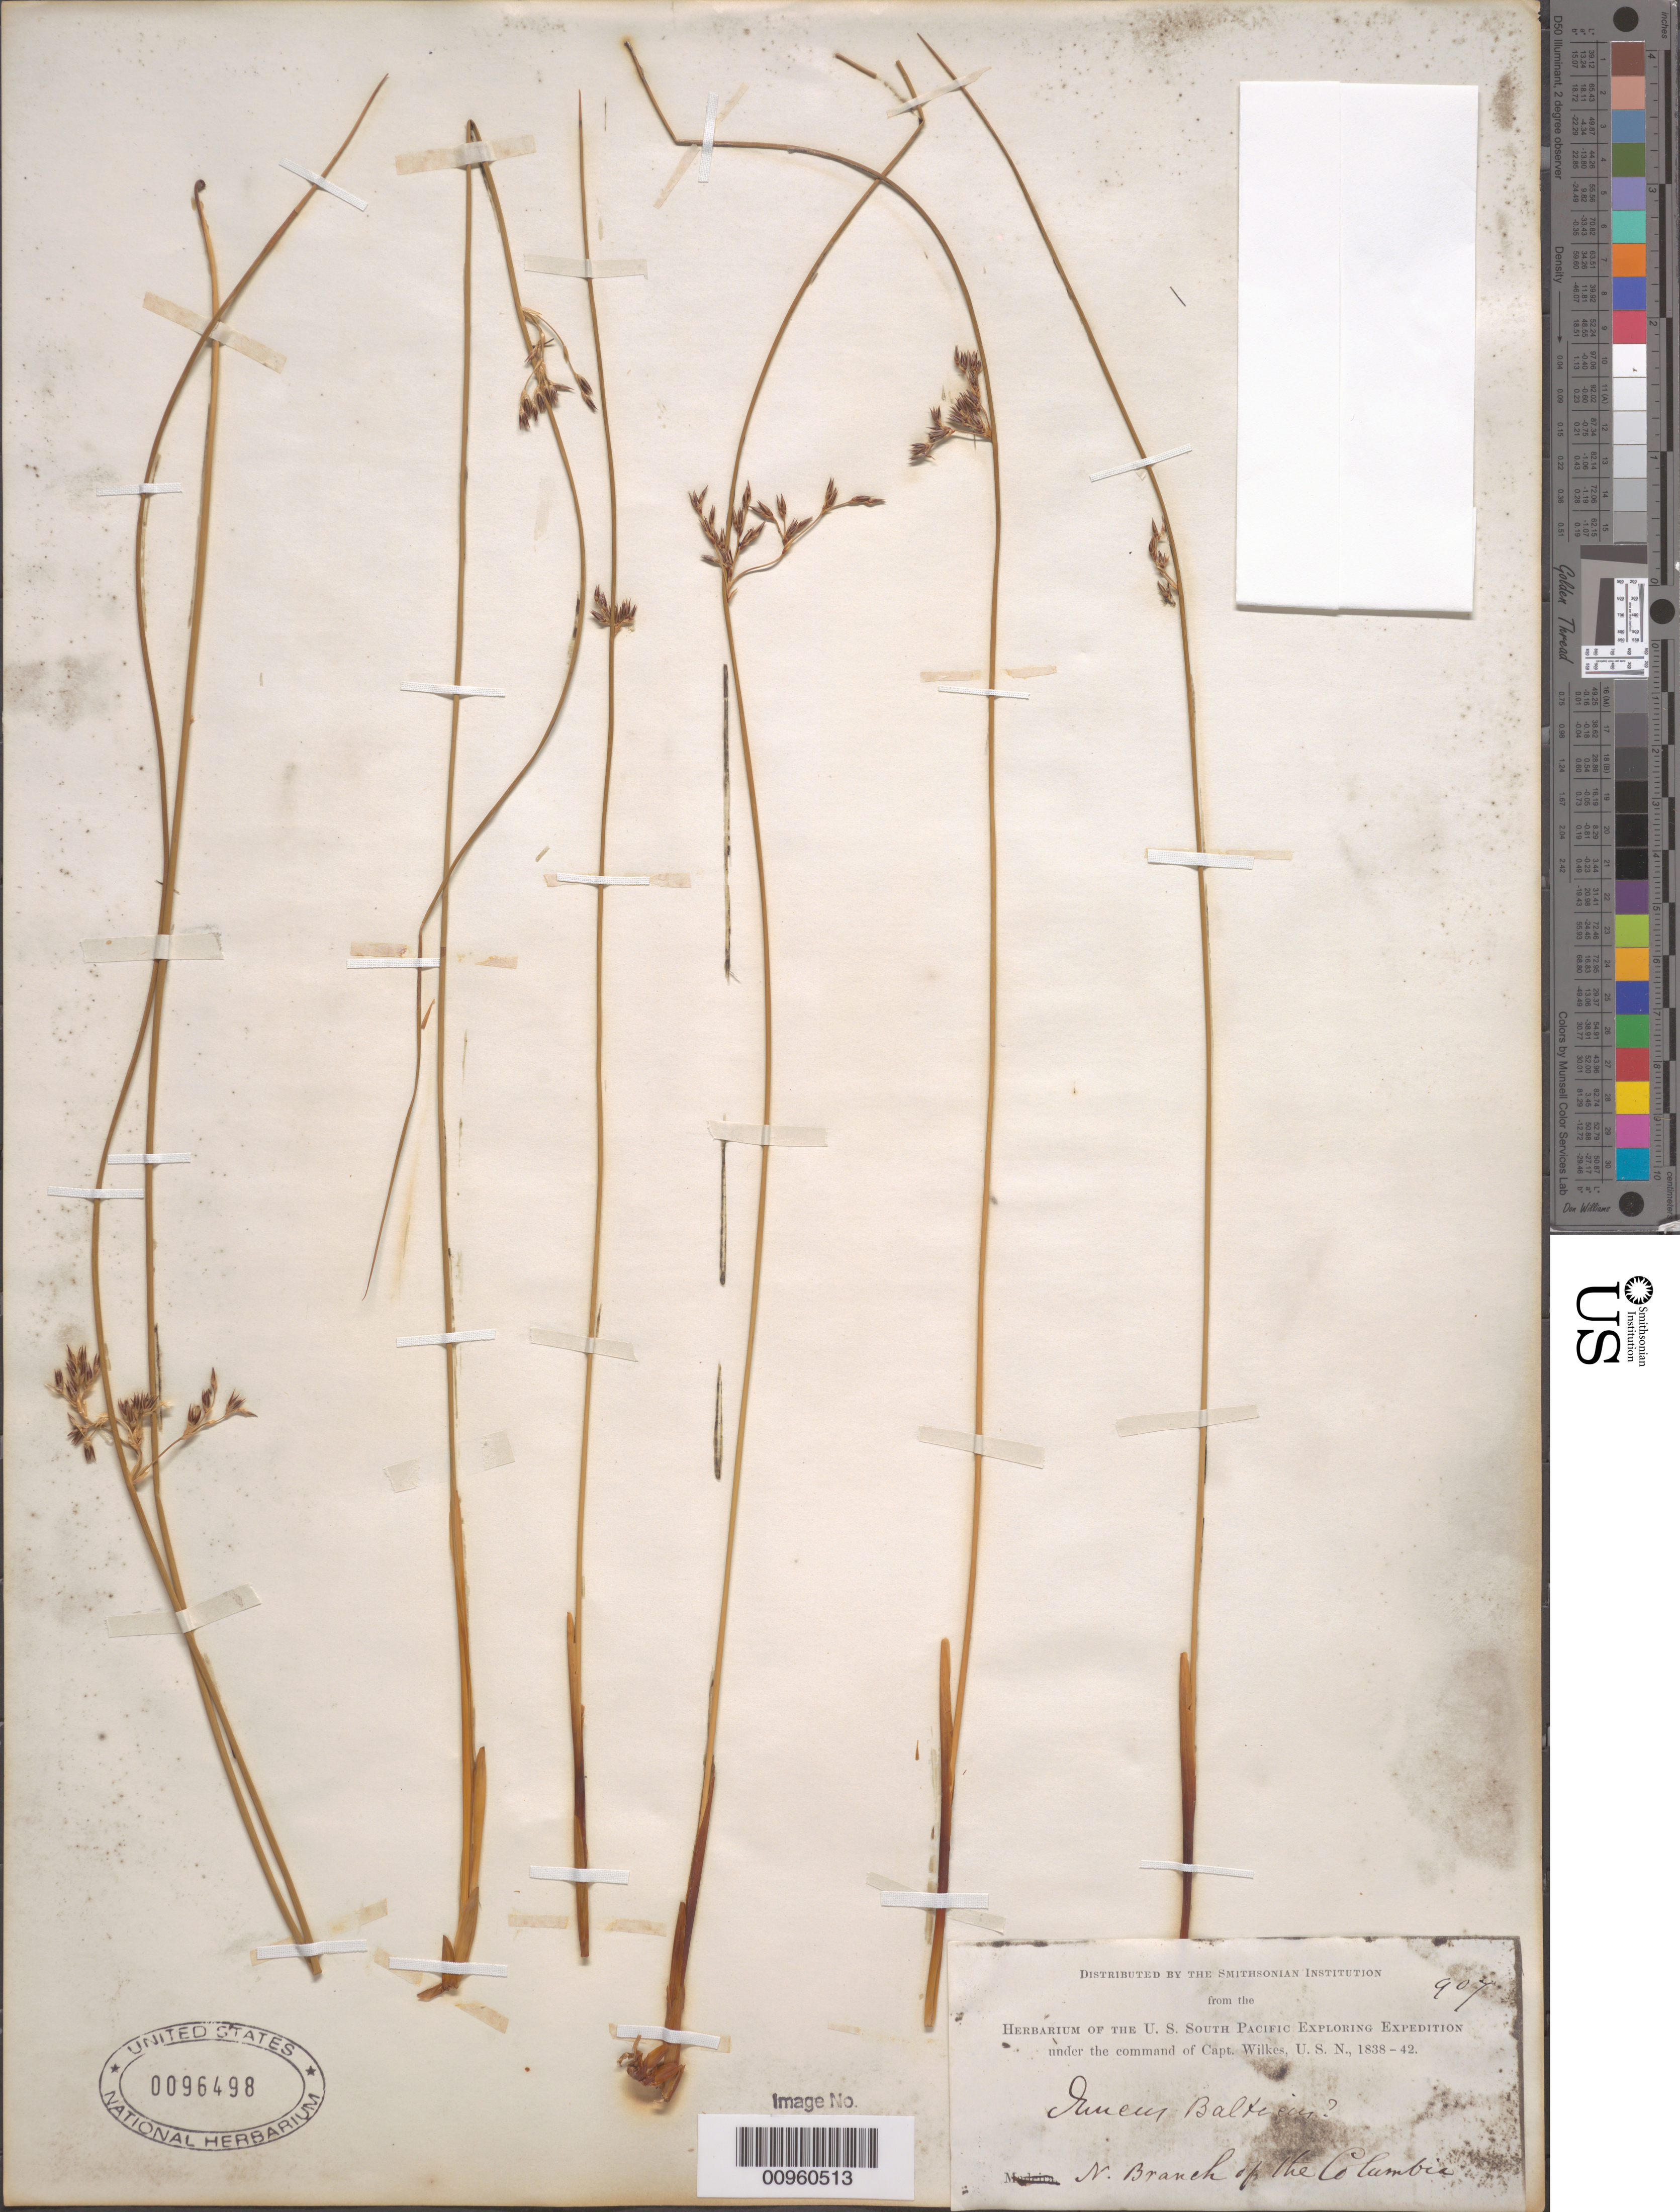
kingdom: Plantae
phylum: Tracheophyta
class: Liliopsida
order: Poales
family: Juncaceae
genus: Juncus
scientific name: Juncus balticus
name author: Willd.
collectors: Wilkes Explor. Exped.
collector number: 907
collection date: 1838/1842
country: United States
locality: N. Branch of the Columbia.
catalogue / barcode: US 96498